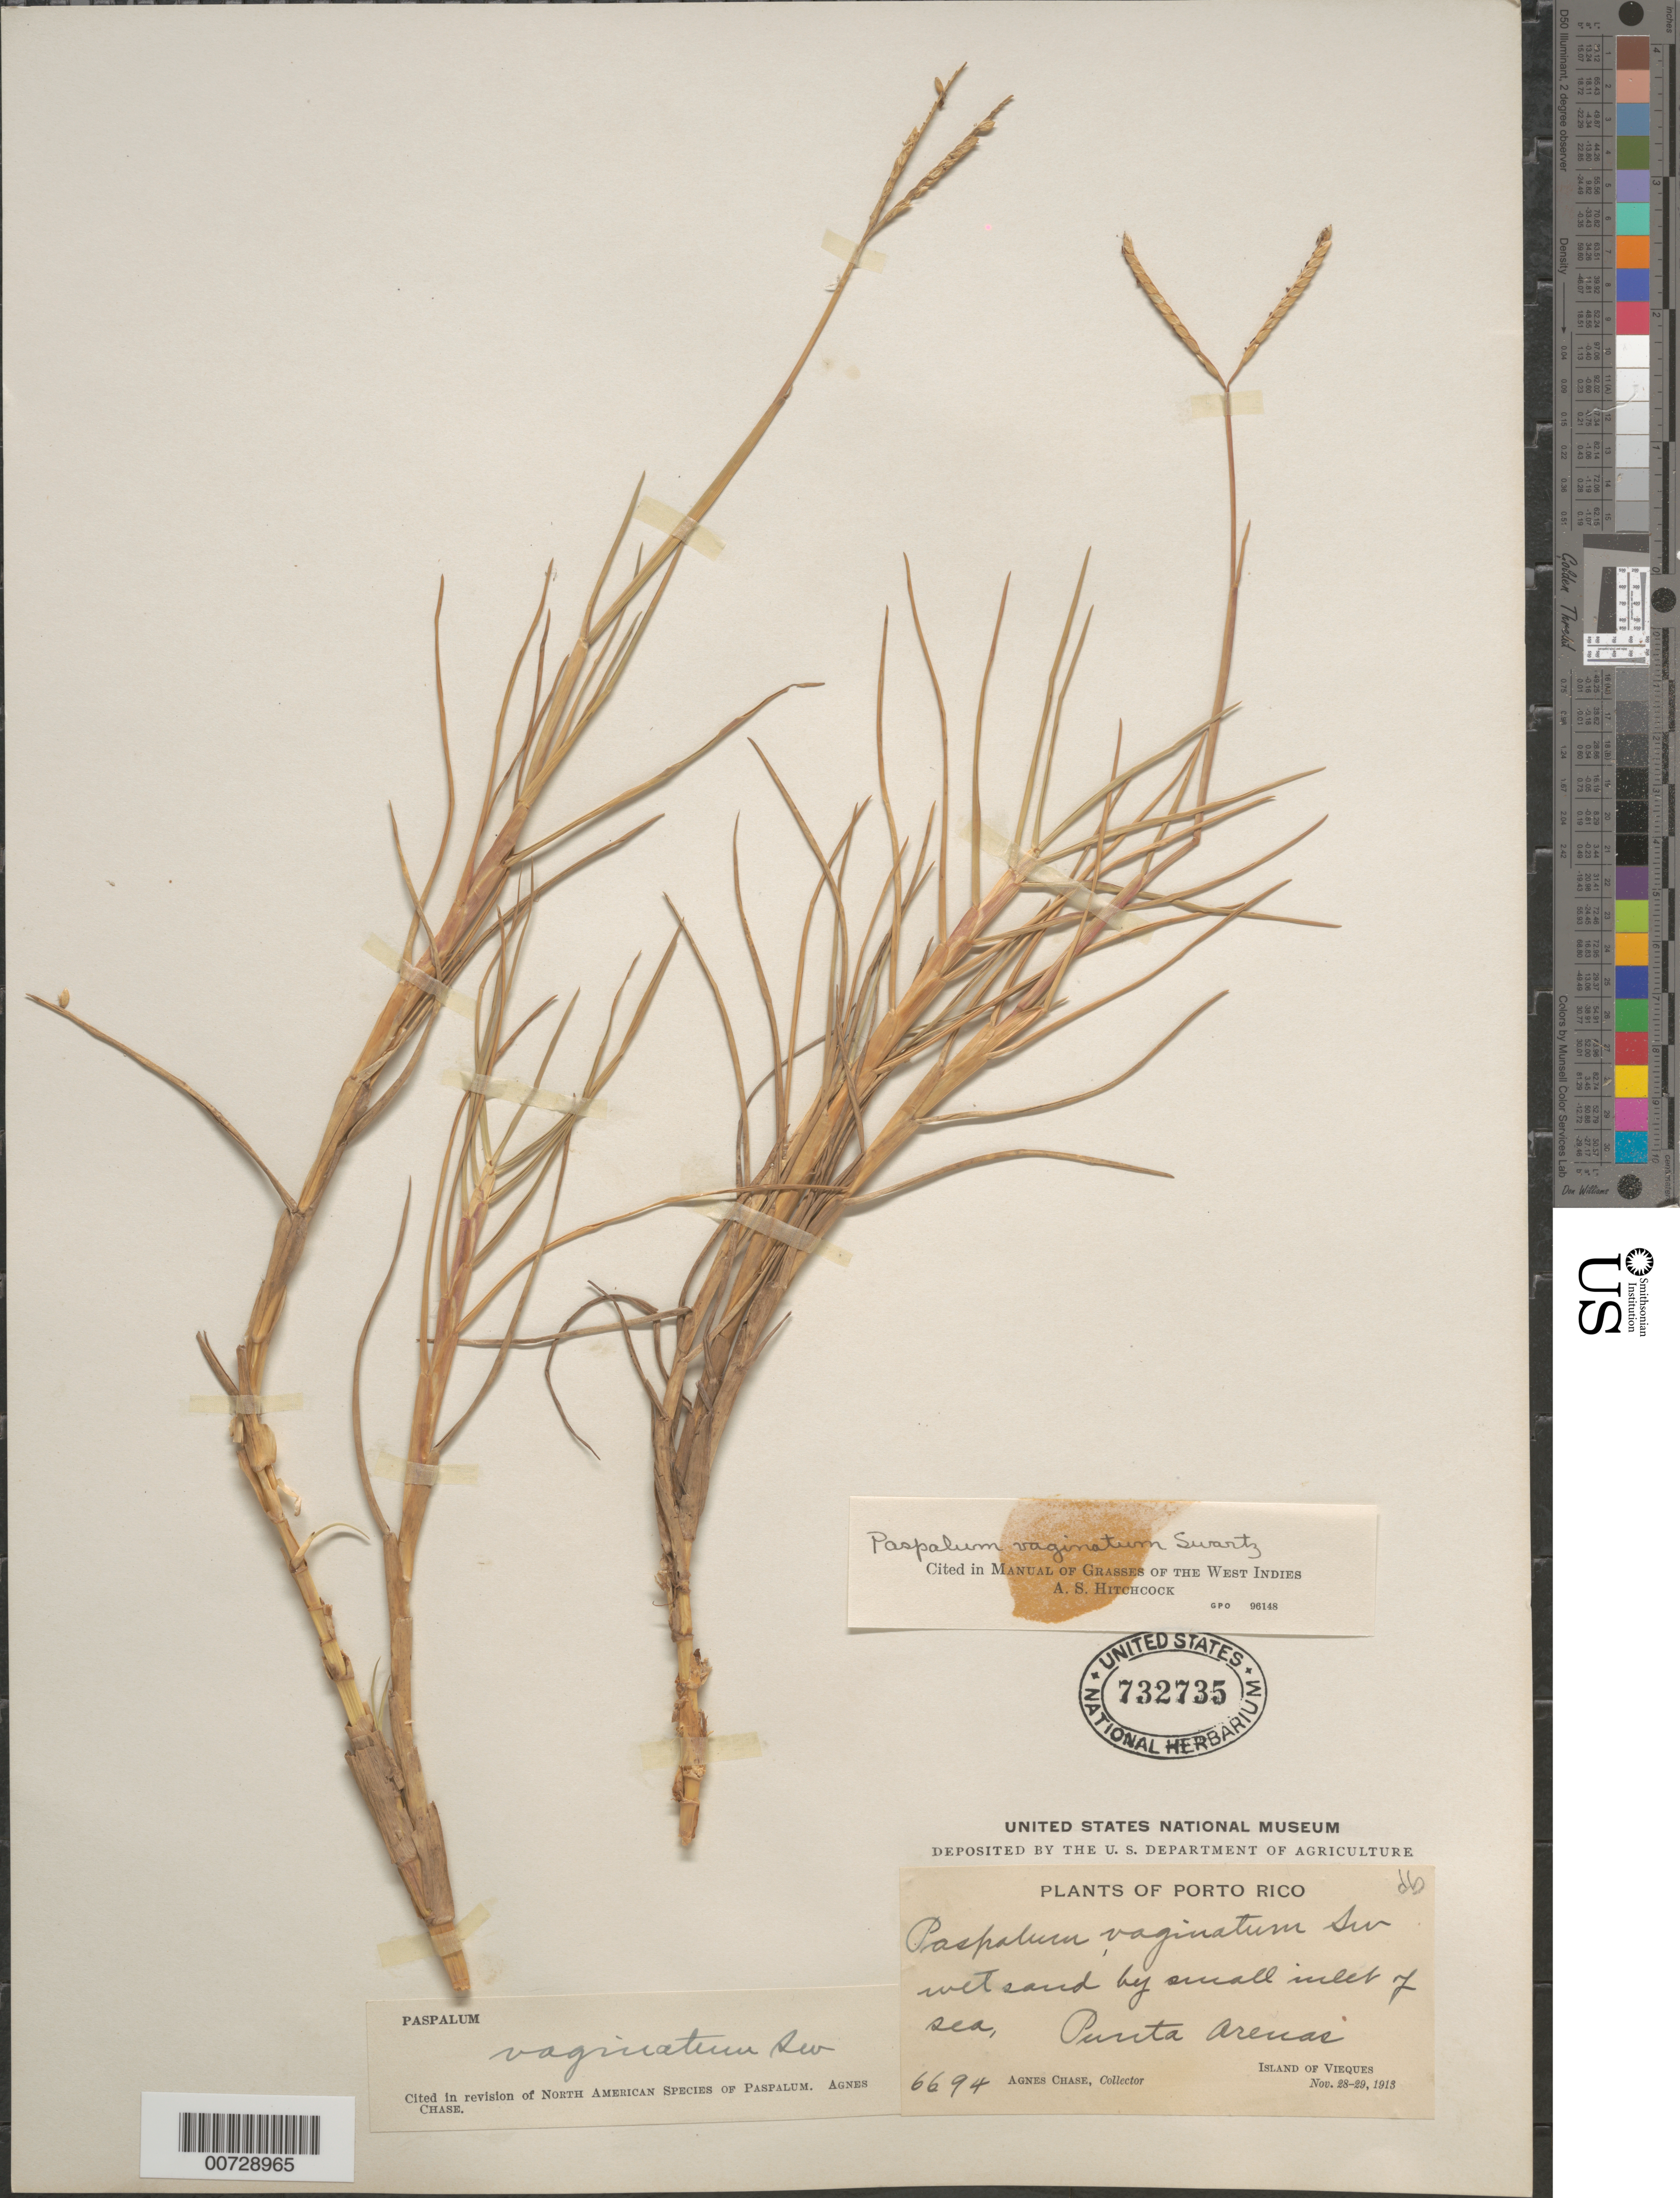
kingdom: Plantae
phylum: Tracheophyta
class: Liliopsida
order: Poales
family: Poaceae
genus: Paspalum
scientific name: Paspalum distichum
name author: L.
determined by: Chase, [M.] Agnes, (US)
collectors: A. Chase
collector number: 6694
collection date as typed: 28 Nov 1913 and 29 Nov 1913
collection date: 1913-11-28,1913-11-29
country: Puerto Rico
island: Vieques I.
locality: Punta Arenas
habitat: Wet sand by small inlet of sea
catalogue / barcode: US 732735